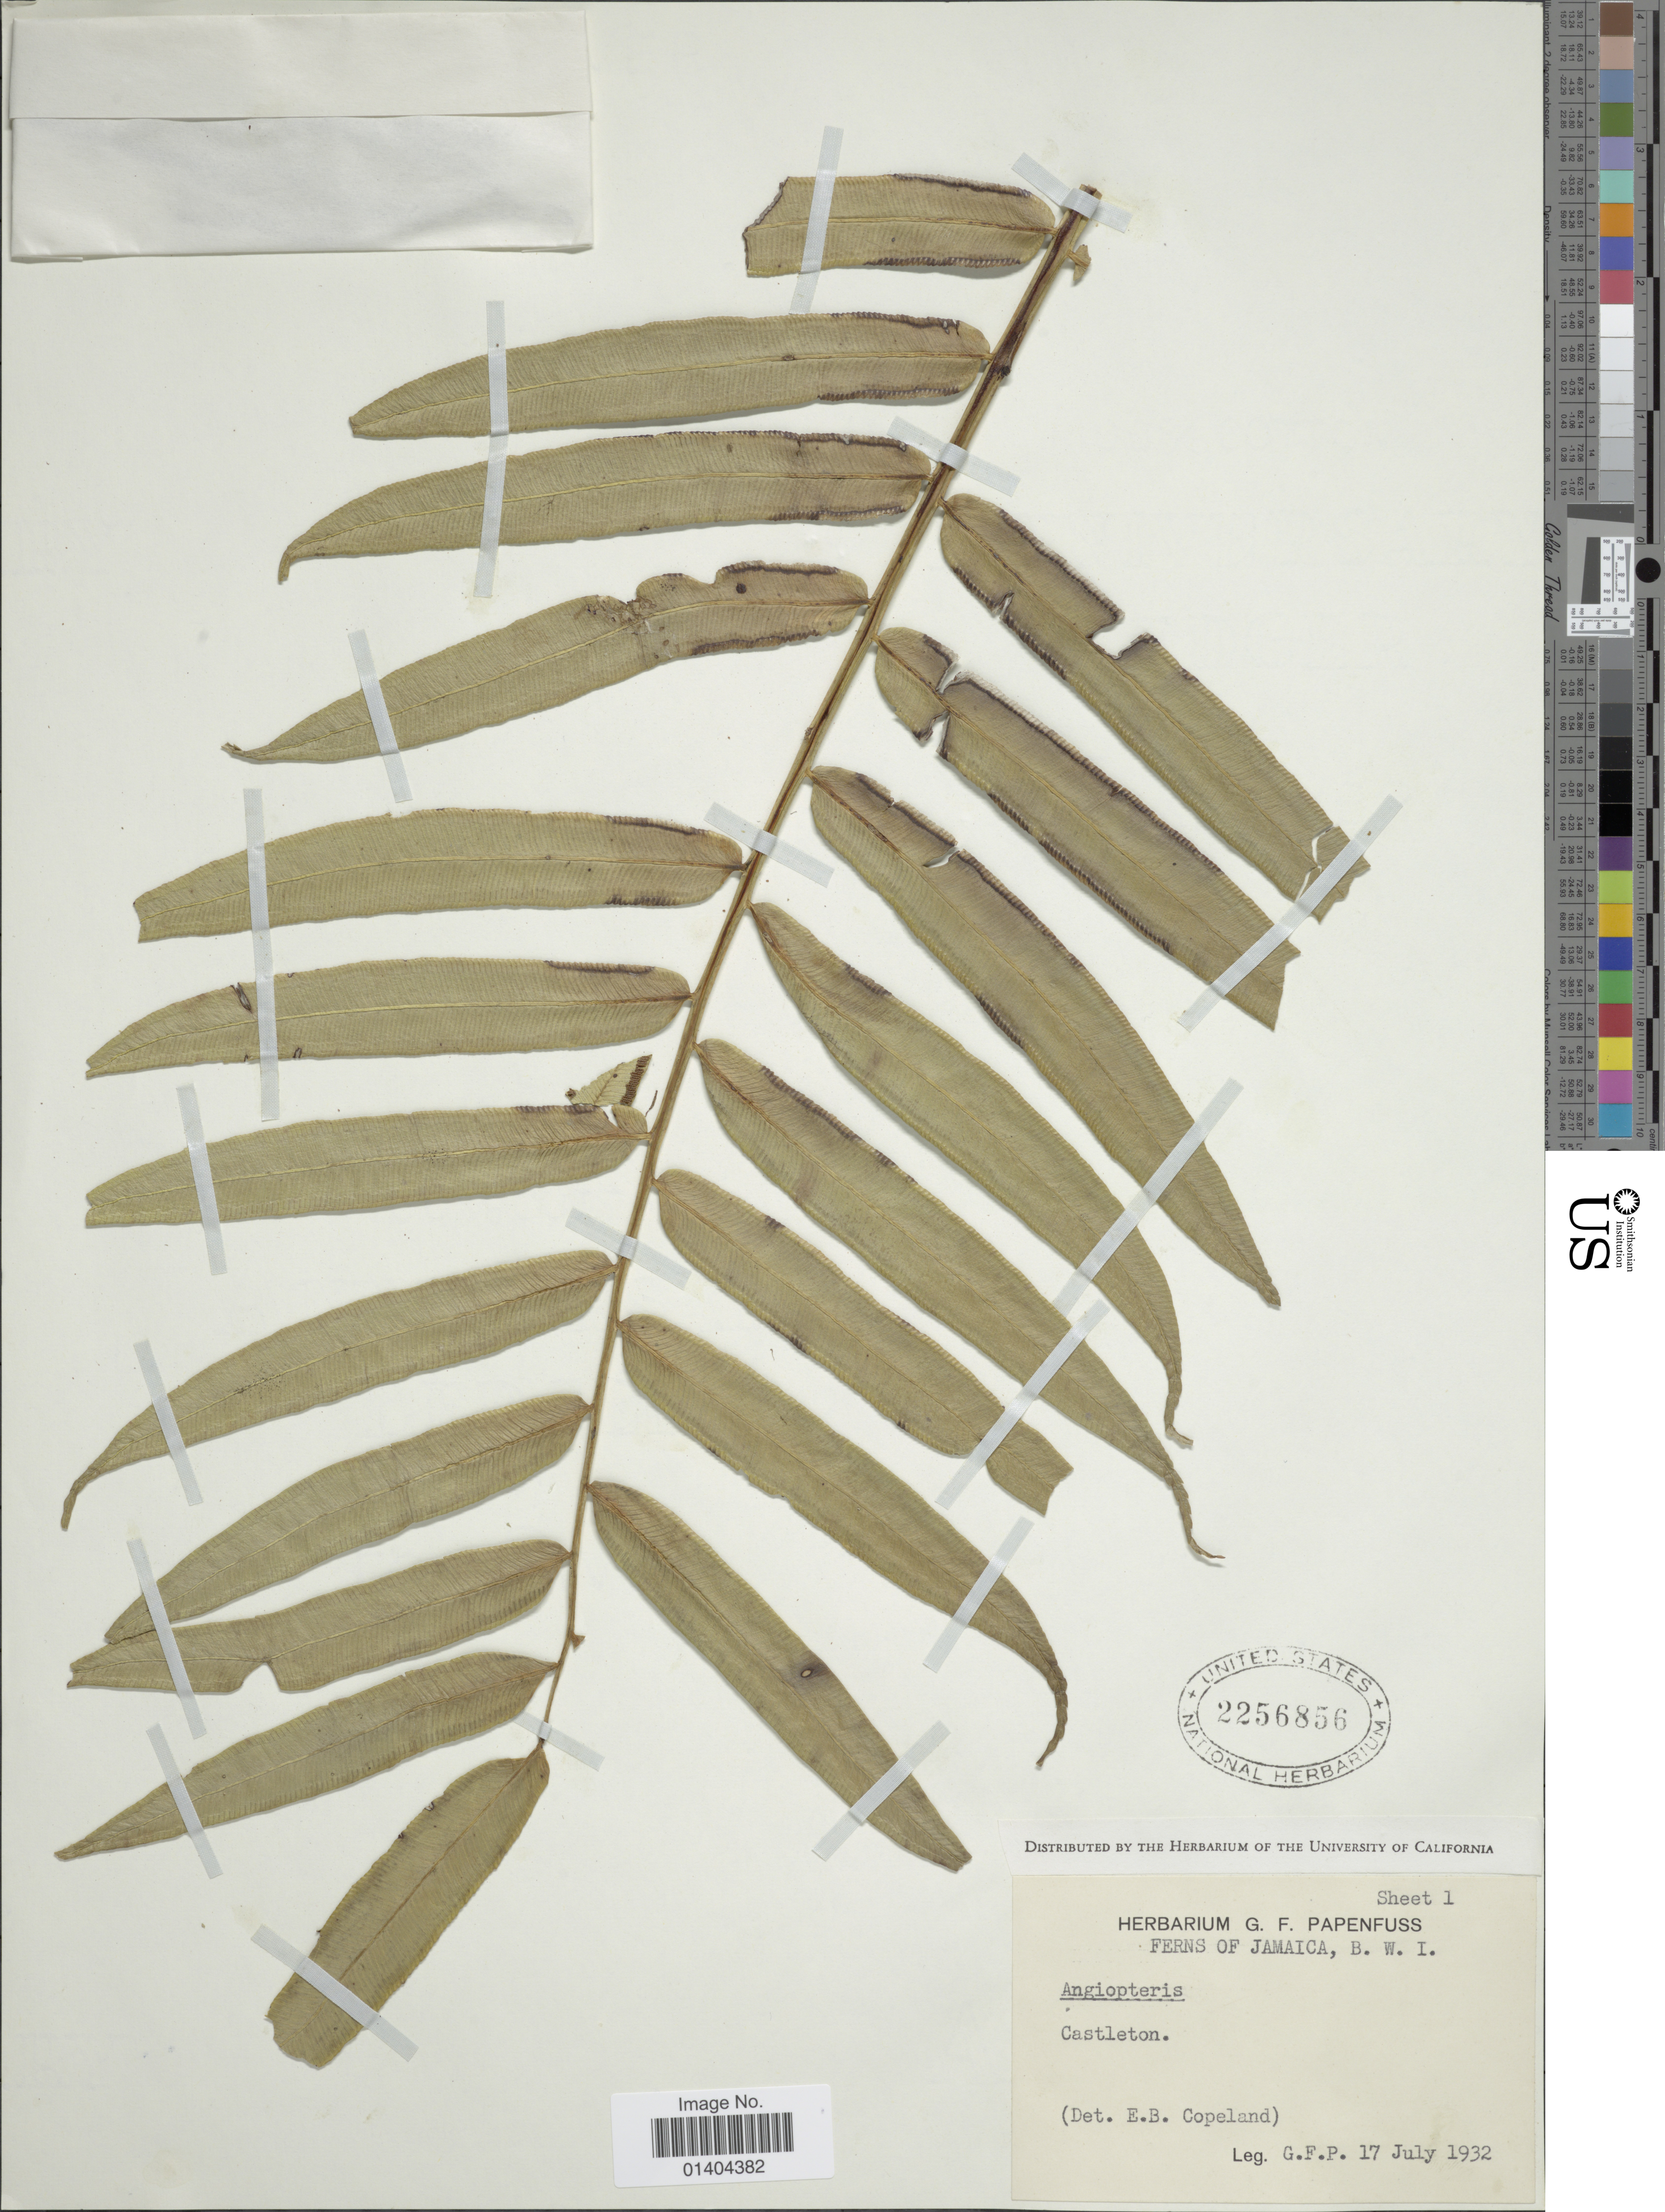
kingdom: Plantae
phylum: Tracheophyta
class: Polypodiopsida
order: Marattiales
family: Marattiaceae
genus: Angiopteris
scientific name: Angiopteris sp.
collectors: G. Papenfuss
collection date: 1932-07-17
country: Jamaica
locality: B.W.I., Castleton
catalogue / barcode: US 2256856